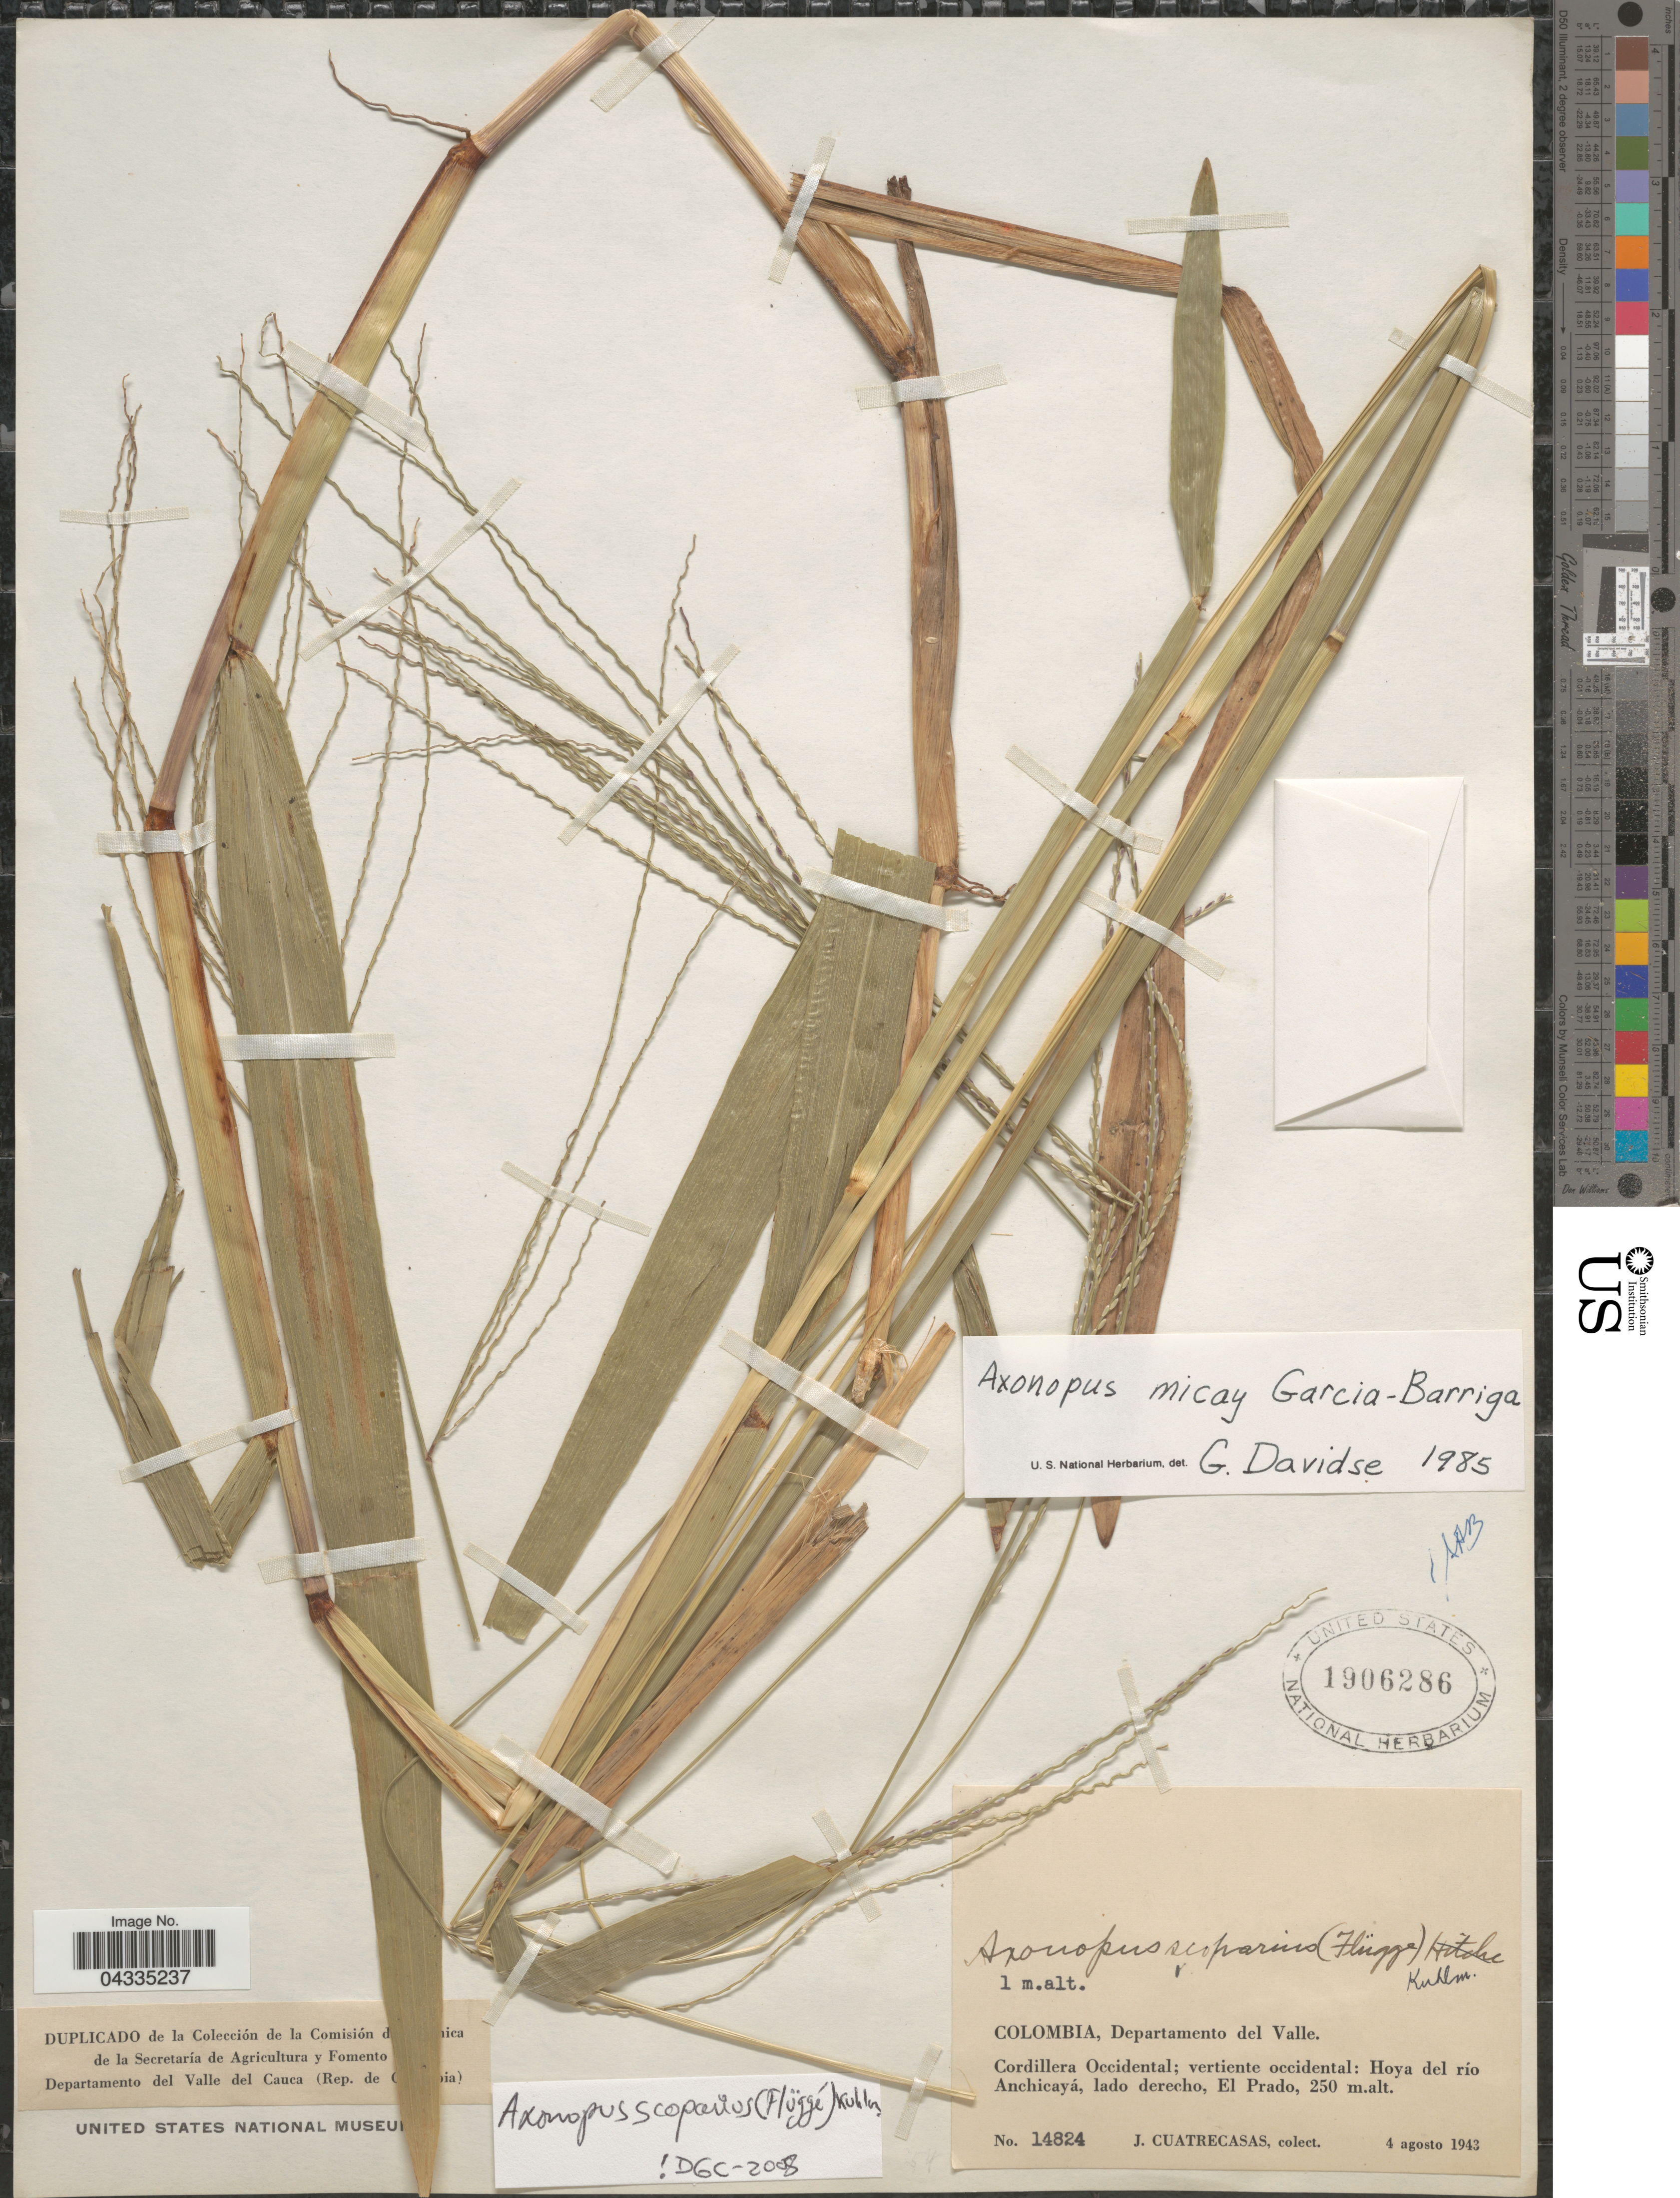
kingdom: Plantae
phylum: Tracheophyta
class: Liliopsida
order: Poales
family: Poaceae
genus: Axonopus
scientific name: Axonopus scoparius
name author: (Flüggé) Kuhlm.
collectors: J. Cuatrecasas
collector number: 14824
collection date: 1943-08-04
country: Colombia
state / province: Valle del Cauca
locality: Departamento del Valle. Cordillera Occidental; vertiente occidental: Hoya del río Anchicayá, lado derecho, El Prado.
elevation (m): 250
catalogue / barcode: US 1906286